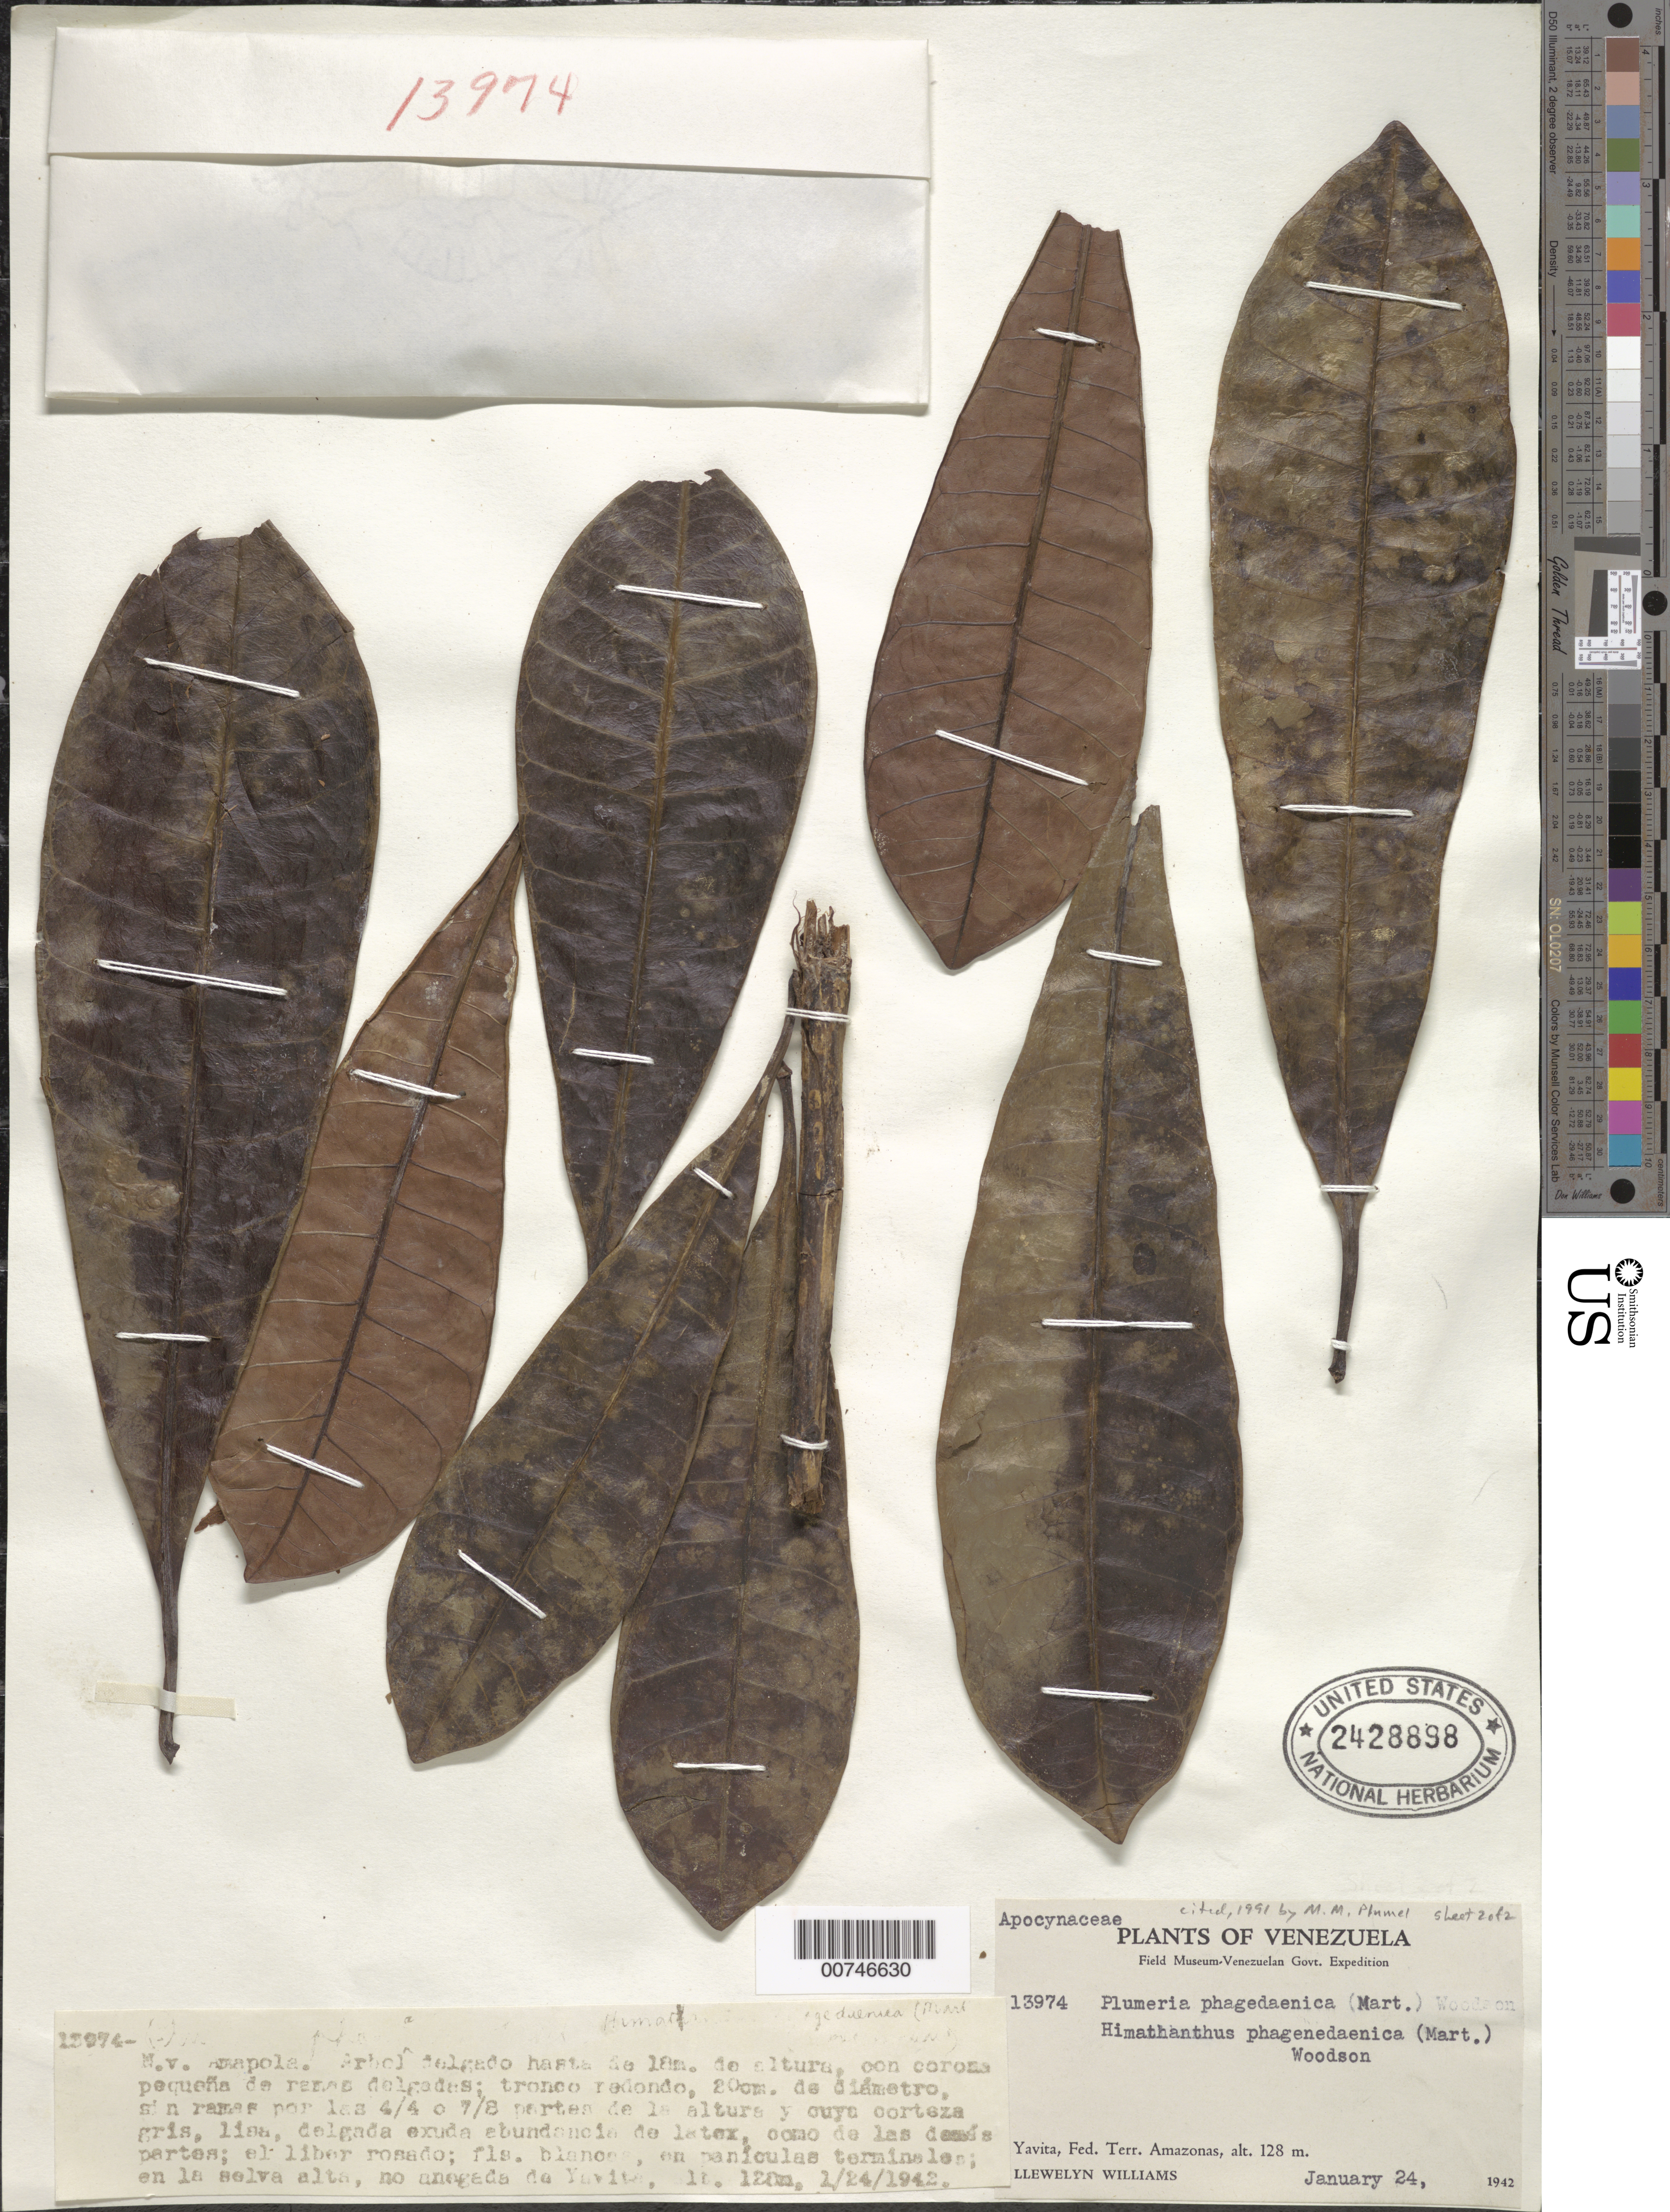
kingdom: Plantae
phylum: Tracheophyta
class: Magnoliopsida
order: Gentianales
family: Apocynaceae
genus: Himatanthus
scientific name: Himatanthus phagedaenicus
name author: (Mart.) Woodson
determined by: Plumel, M. - M.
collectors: Ll. Williams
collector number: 13974 a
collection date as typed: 24-Jan-42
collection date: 1942-01-24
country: Venezuela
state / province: Amazonas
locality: Yavita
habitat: Selva alta, no anegada de Yavita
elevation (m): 128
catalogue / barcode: US 2428898